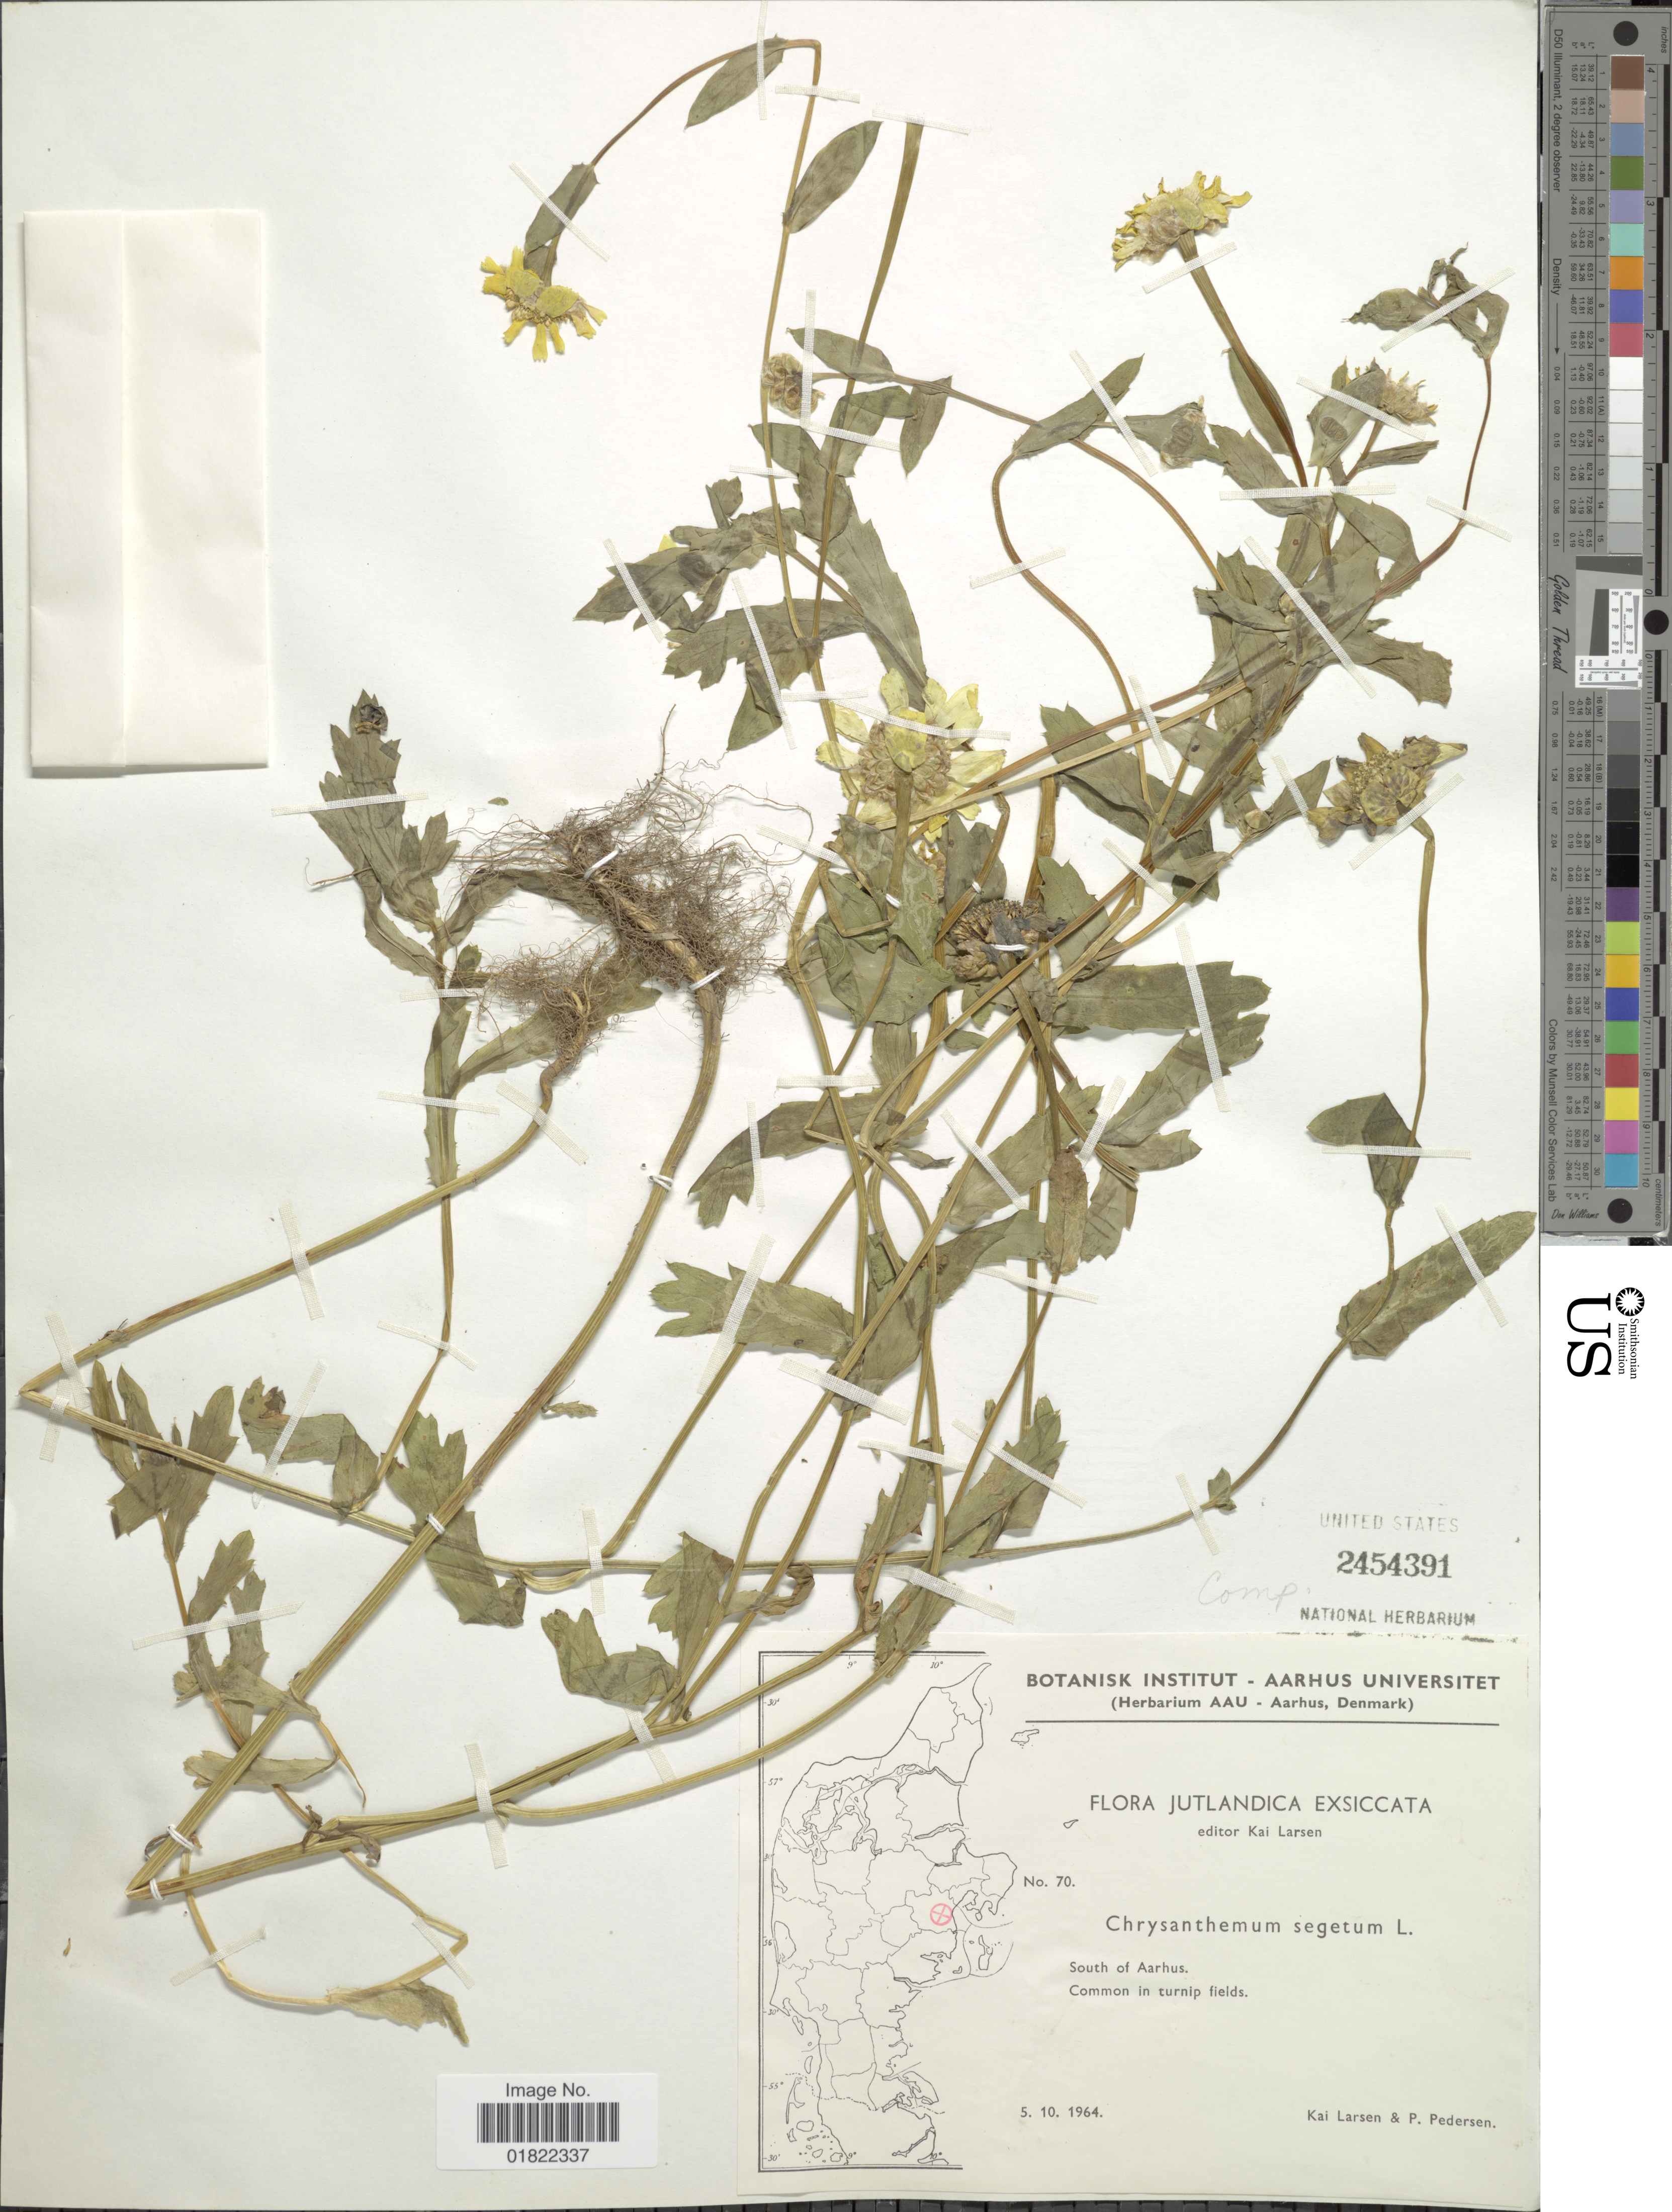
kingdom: Plantae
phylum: Tracheophyta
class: Magnoliopsida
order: Asterales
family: Asteraceae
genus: Chrysanthemum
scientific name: Chrysanthemum segetum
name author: L.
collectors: K. Larsen & P. Pedersen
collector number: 70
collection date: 1964-10-05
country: Denmark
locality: Jutlandica Exsiccata, South of Aarhus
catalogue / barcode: US 2454391